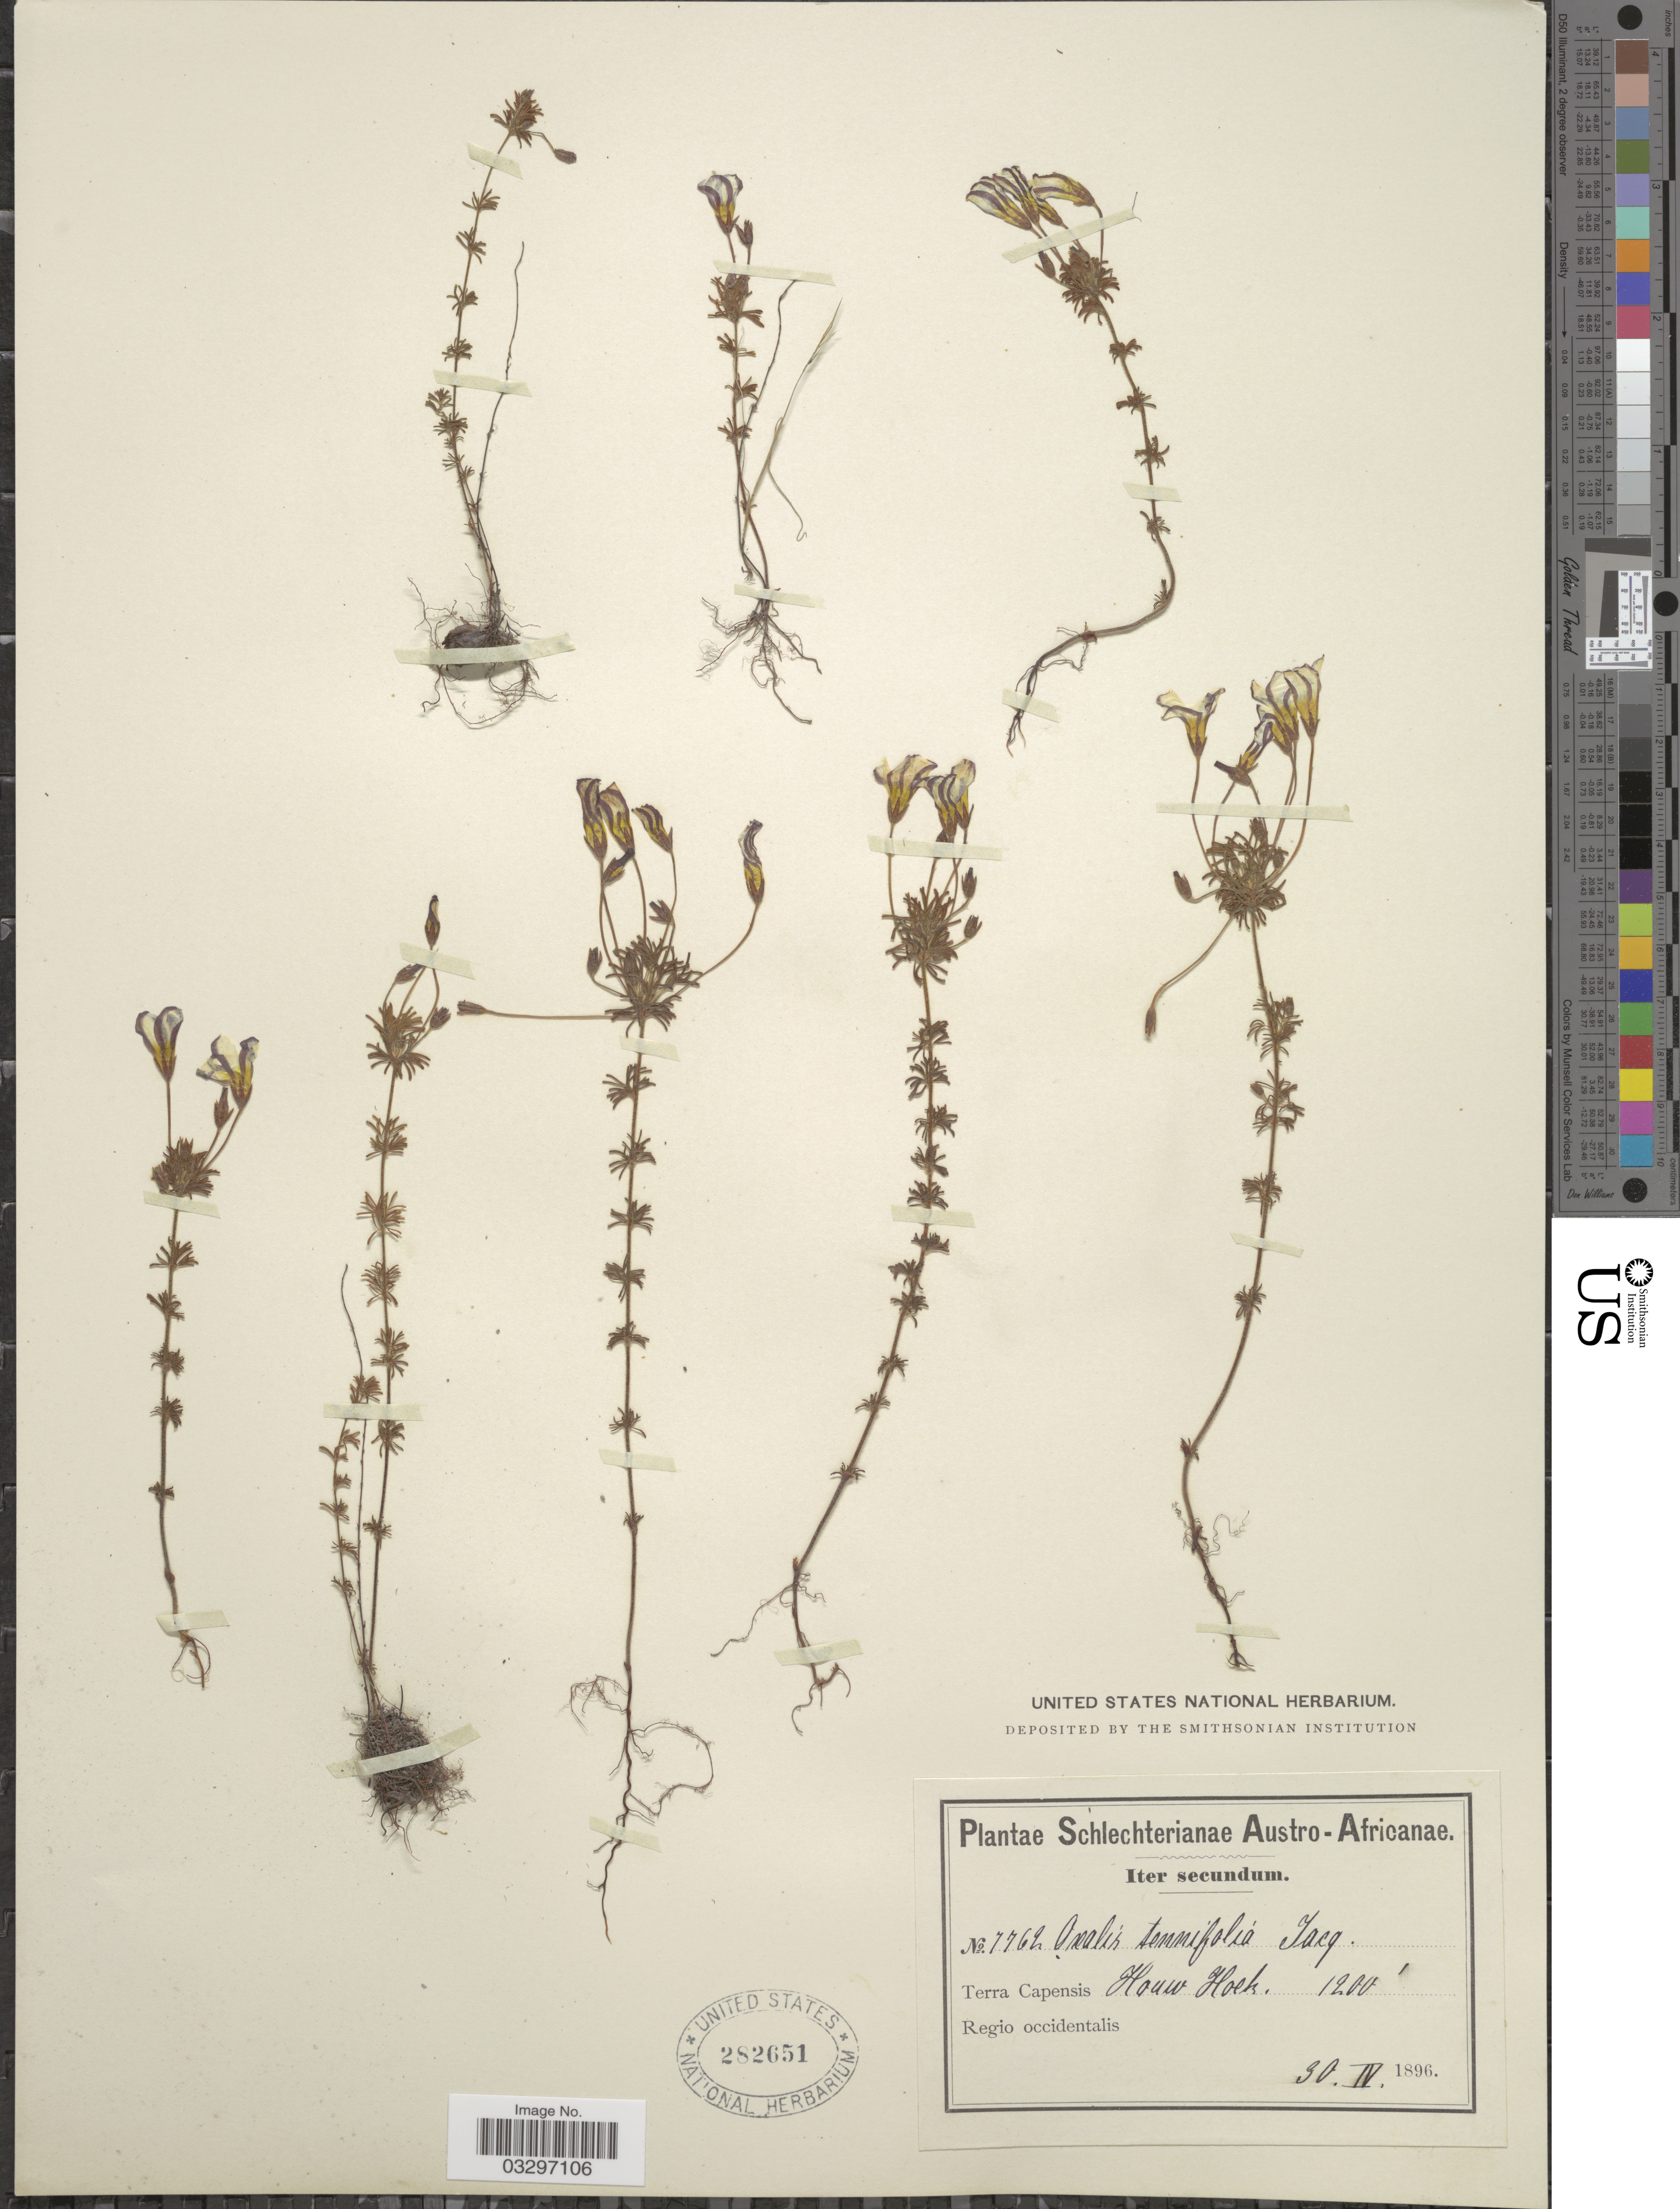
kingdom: Plantae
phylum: Tracheophyta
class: Magnoliopsida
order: Oxalidales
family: Oxalidaceae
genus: Oxalis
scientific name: Oxalis tenuifolia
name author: Jacq.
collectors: Schlechter, --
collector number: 7762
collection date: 1896-04-30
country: South Africa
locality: Austro-Africanae, Terra Capensis, Houw Hoek, Regio occidentalis.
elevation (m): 366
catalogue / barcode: US 282651